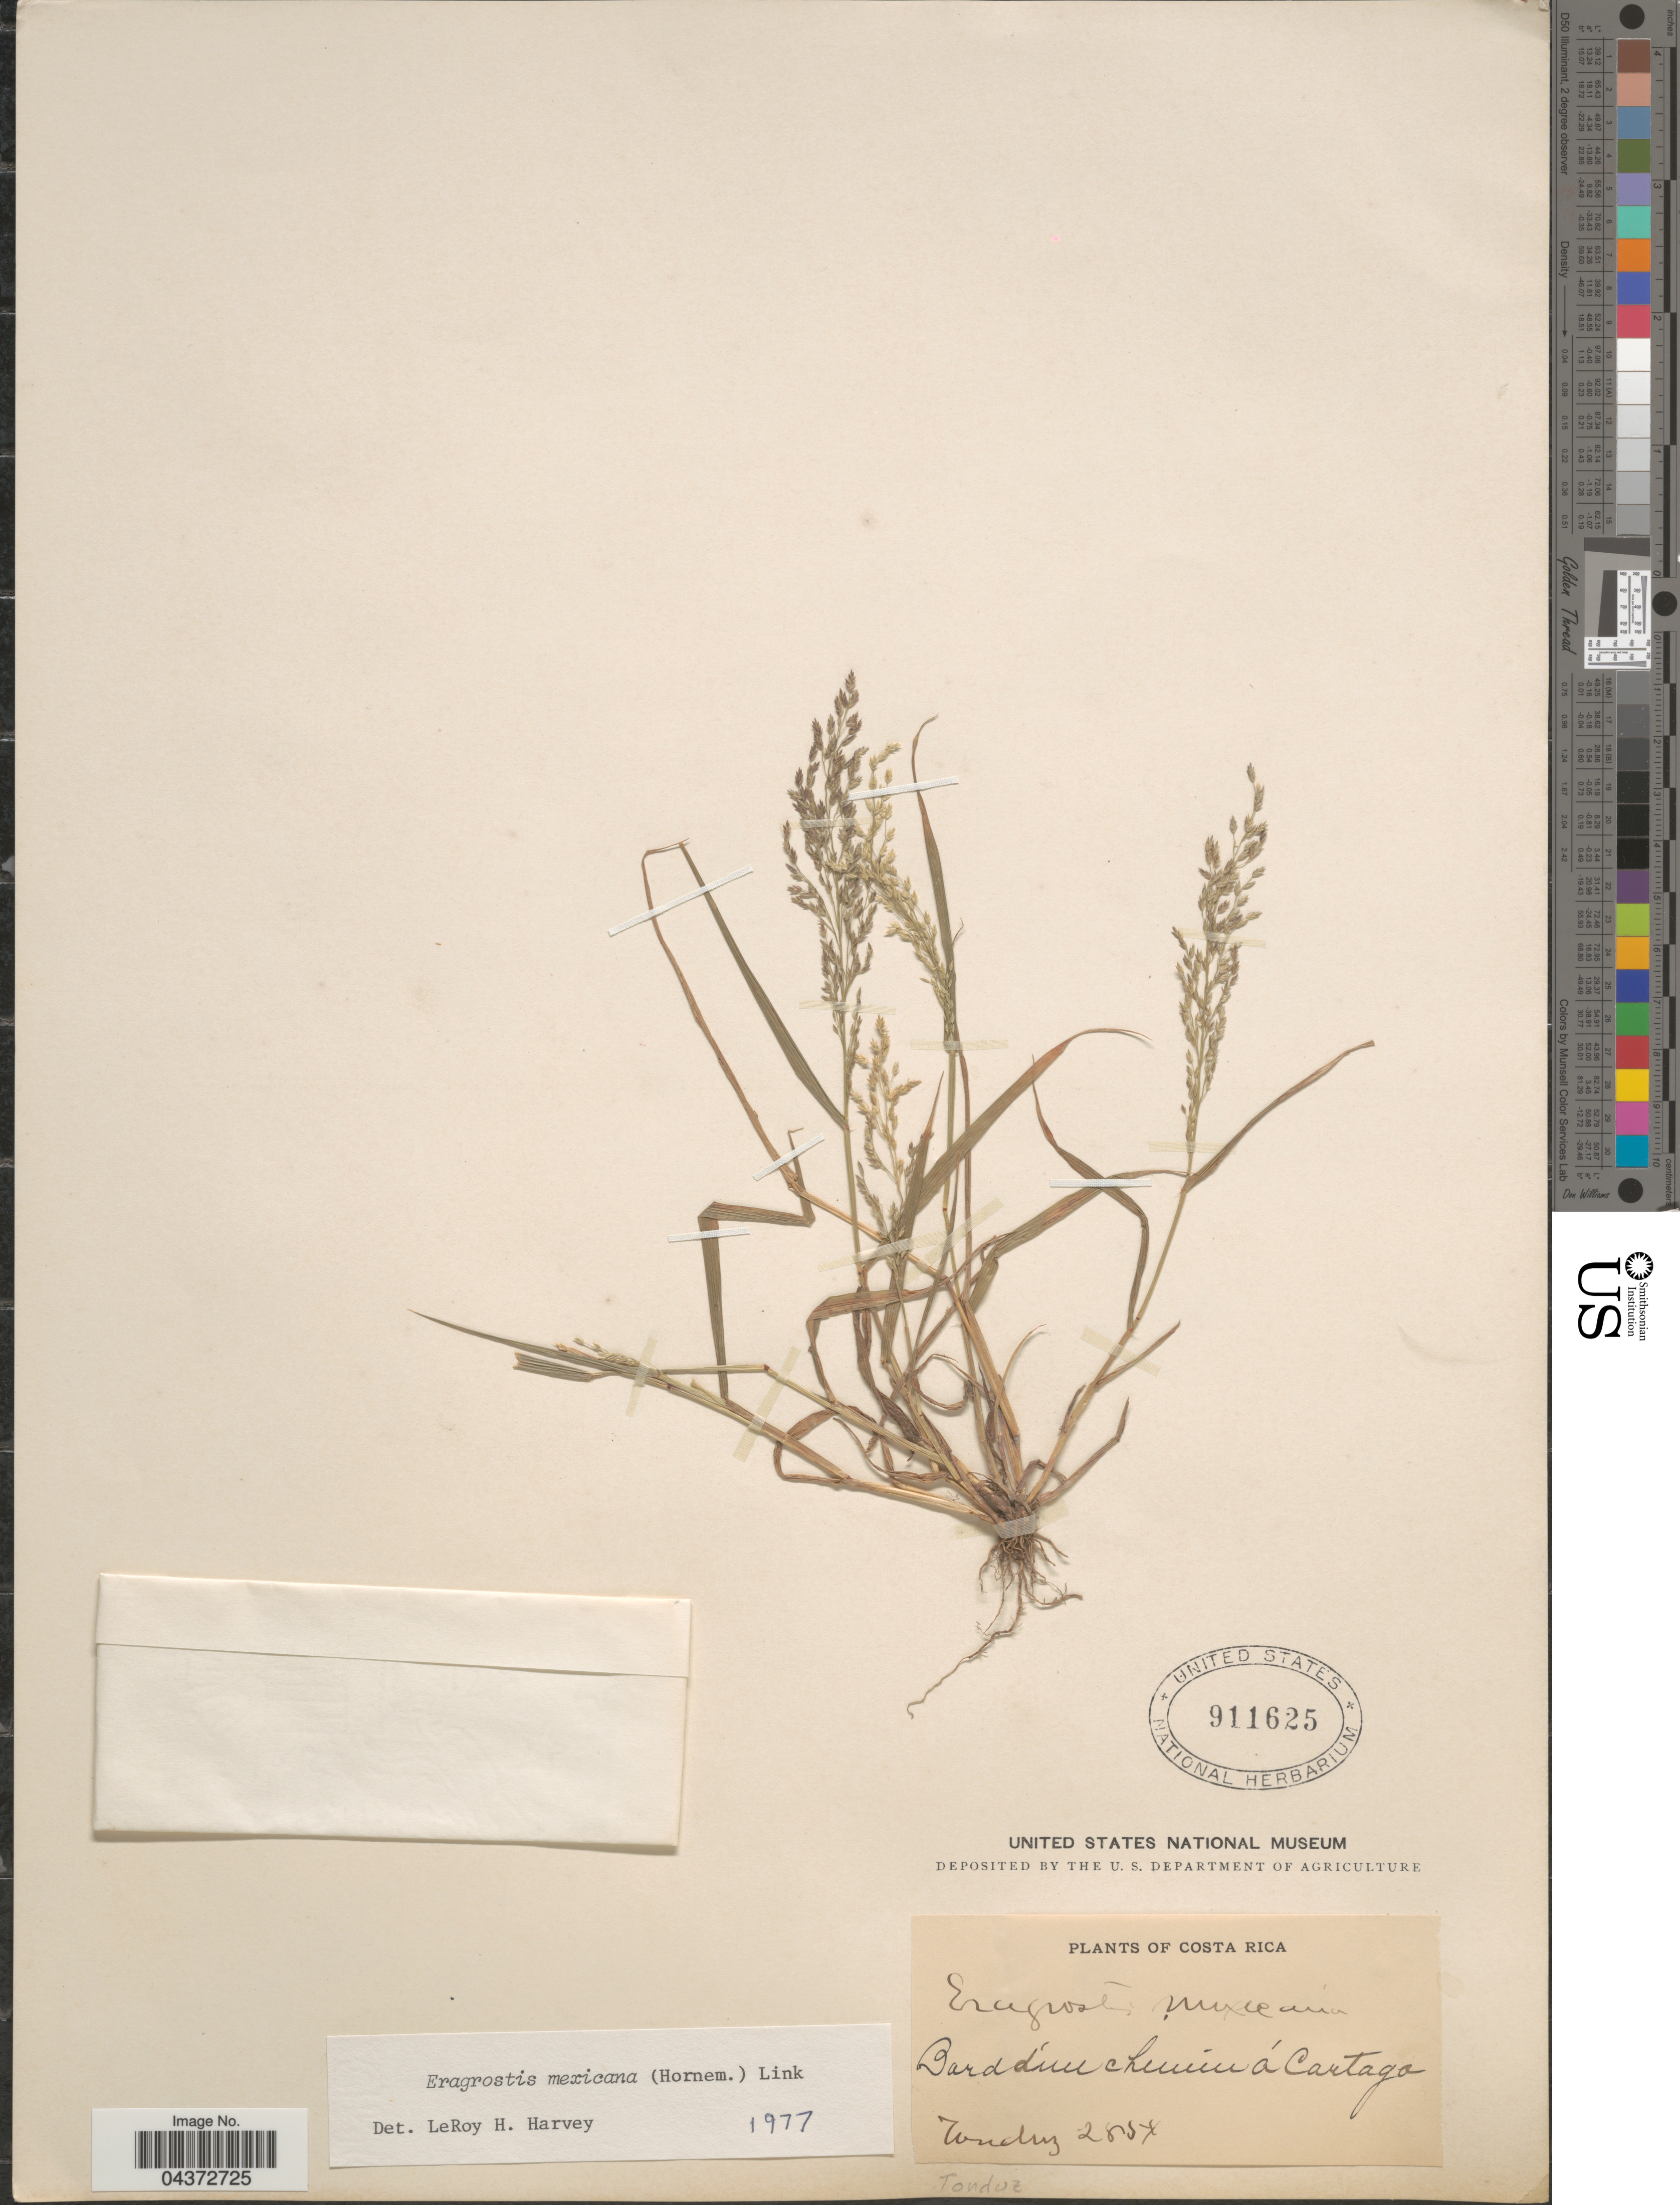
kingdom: Plantae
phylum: Tracheophyta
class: Liliopsida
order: Poales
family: Poaceae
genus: Eragrostis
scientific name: Eragrostis mexicana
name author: (Hornem.) Link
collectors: Tonduz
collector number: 2854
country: Costa Rica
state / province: Cartago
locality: Bord de rue chemin á Cartago.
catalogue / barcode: US 911625